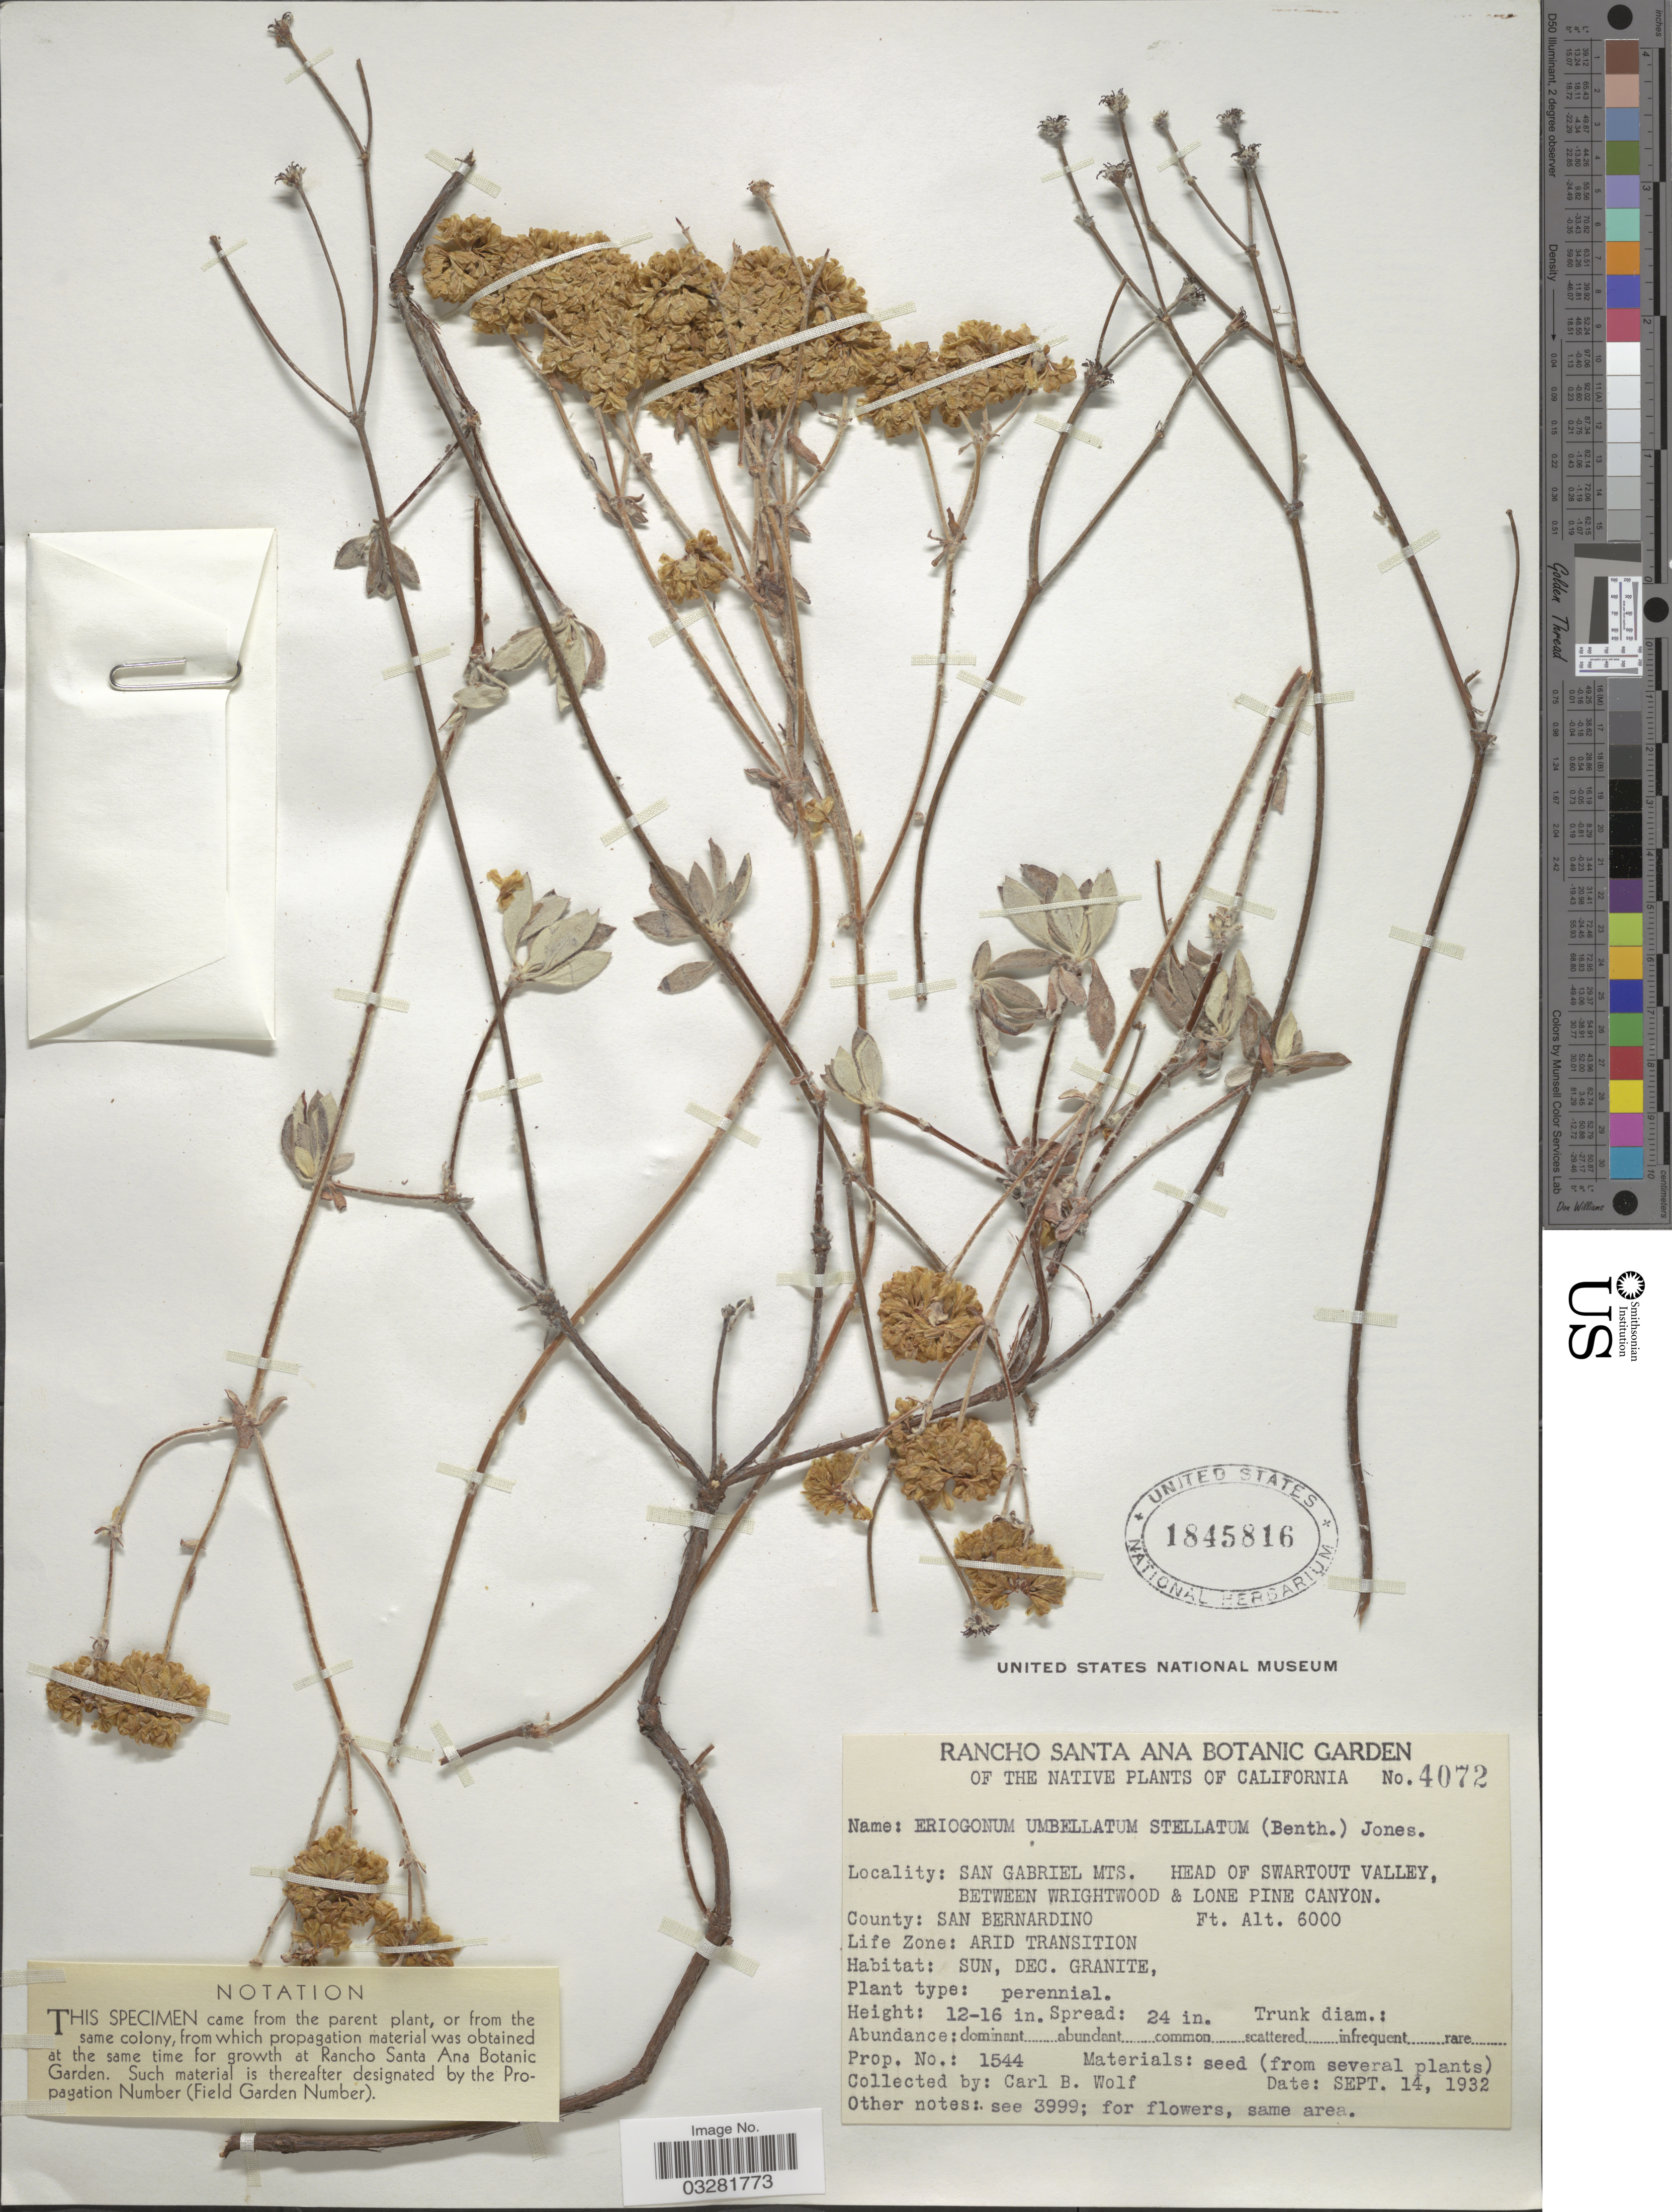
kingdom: Plantae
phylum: Tracheophyta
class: Magnoliopsida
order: Caryophyllales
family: Polygonaceae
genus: Eriogonum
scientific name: Eriogonum umbellatum var. stellatum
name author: (Benth.) M.E. Jones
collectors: C. B. Wolf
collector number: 4072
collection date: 1932-09-14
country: United States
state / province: California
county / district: San Bernardino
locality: San Gabriel Mts. Head of Swartout Valley, between Wrightwood & Lone Pine Canyon. County: San Bernardino. Life Zone: Arid Transition.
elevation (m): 1829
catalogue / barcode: US 1845816